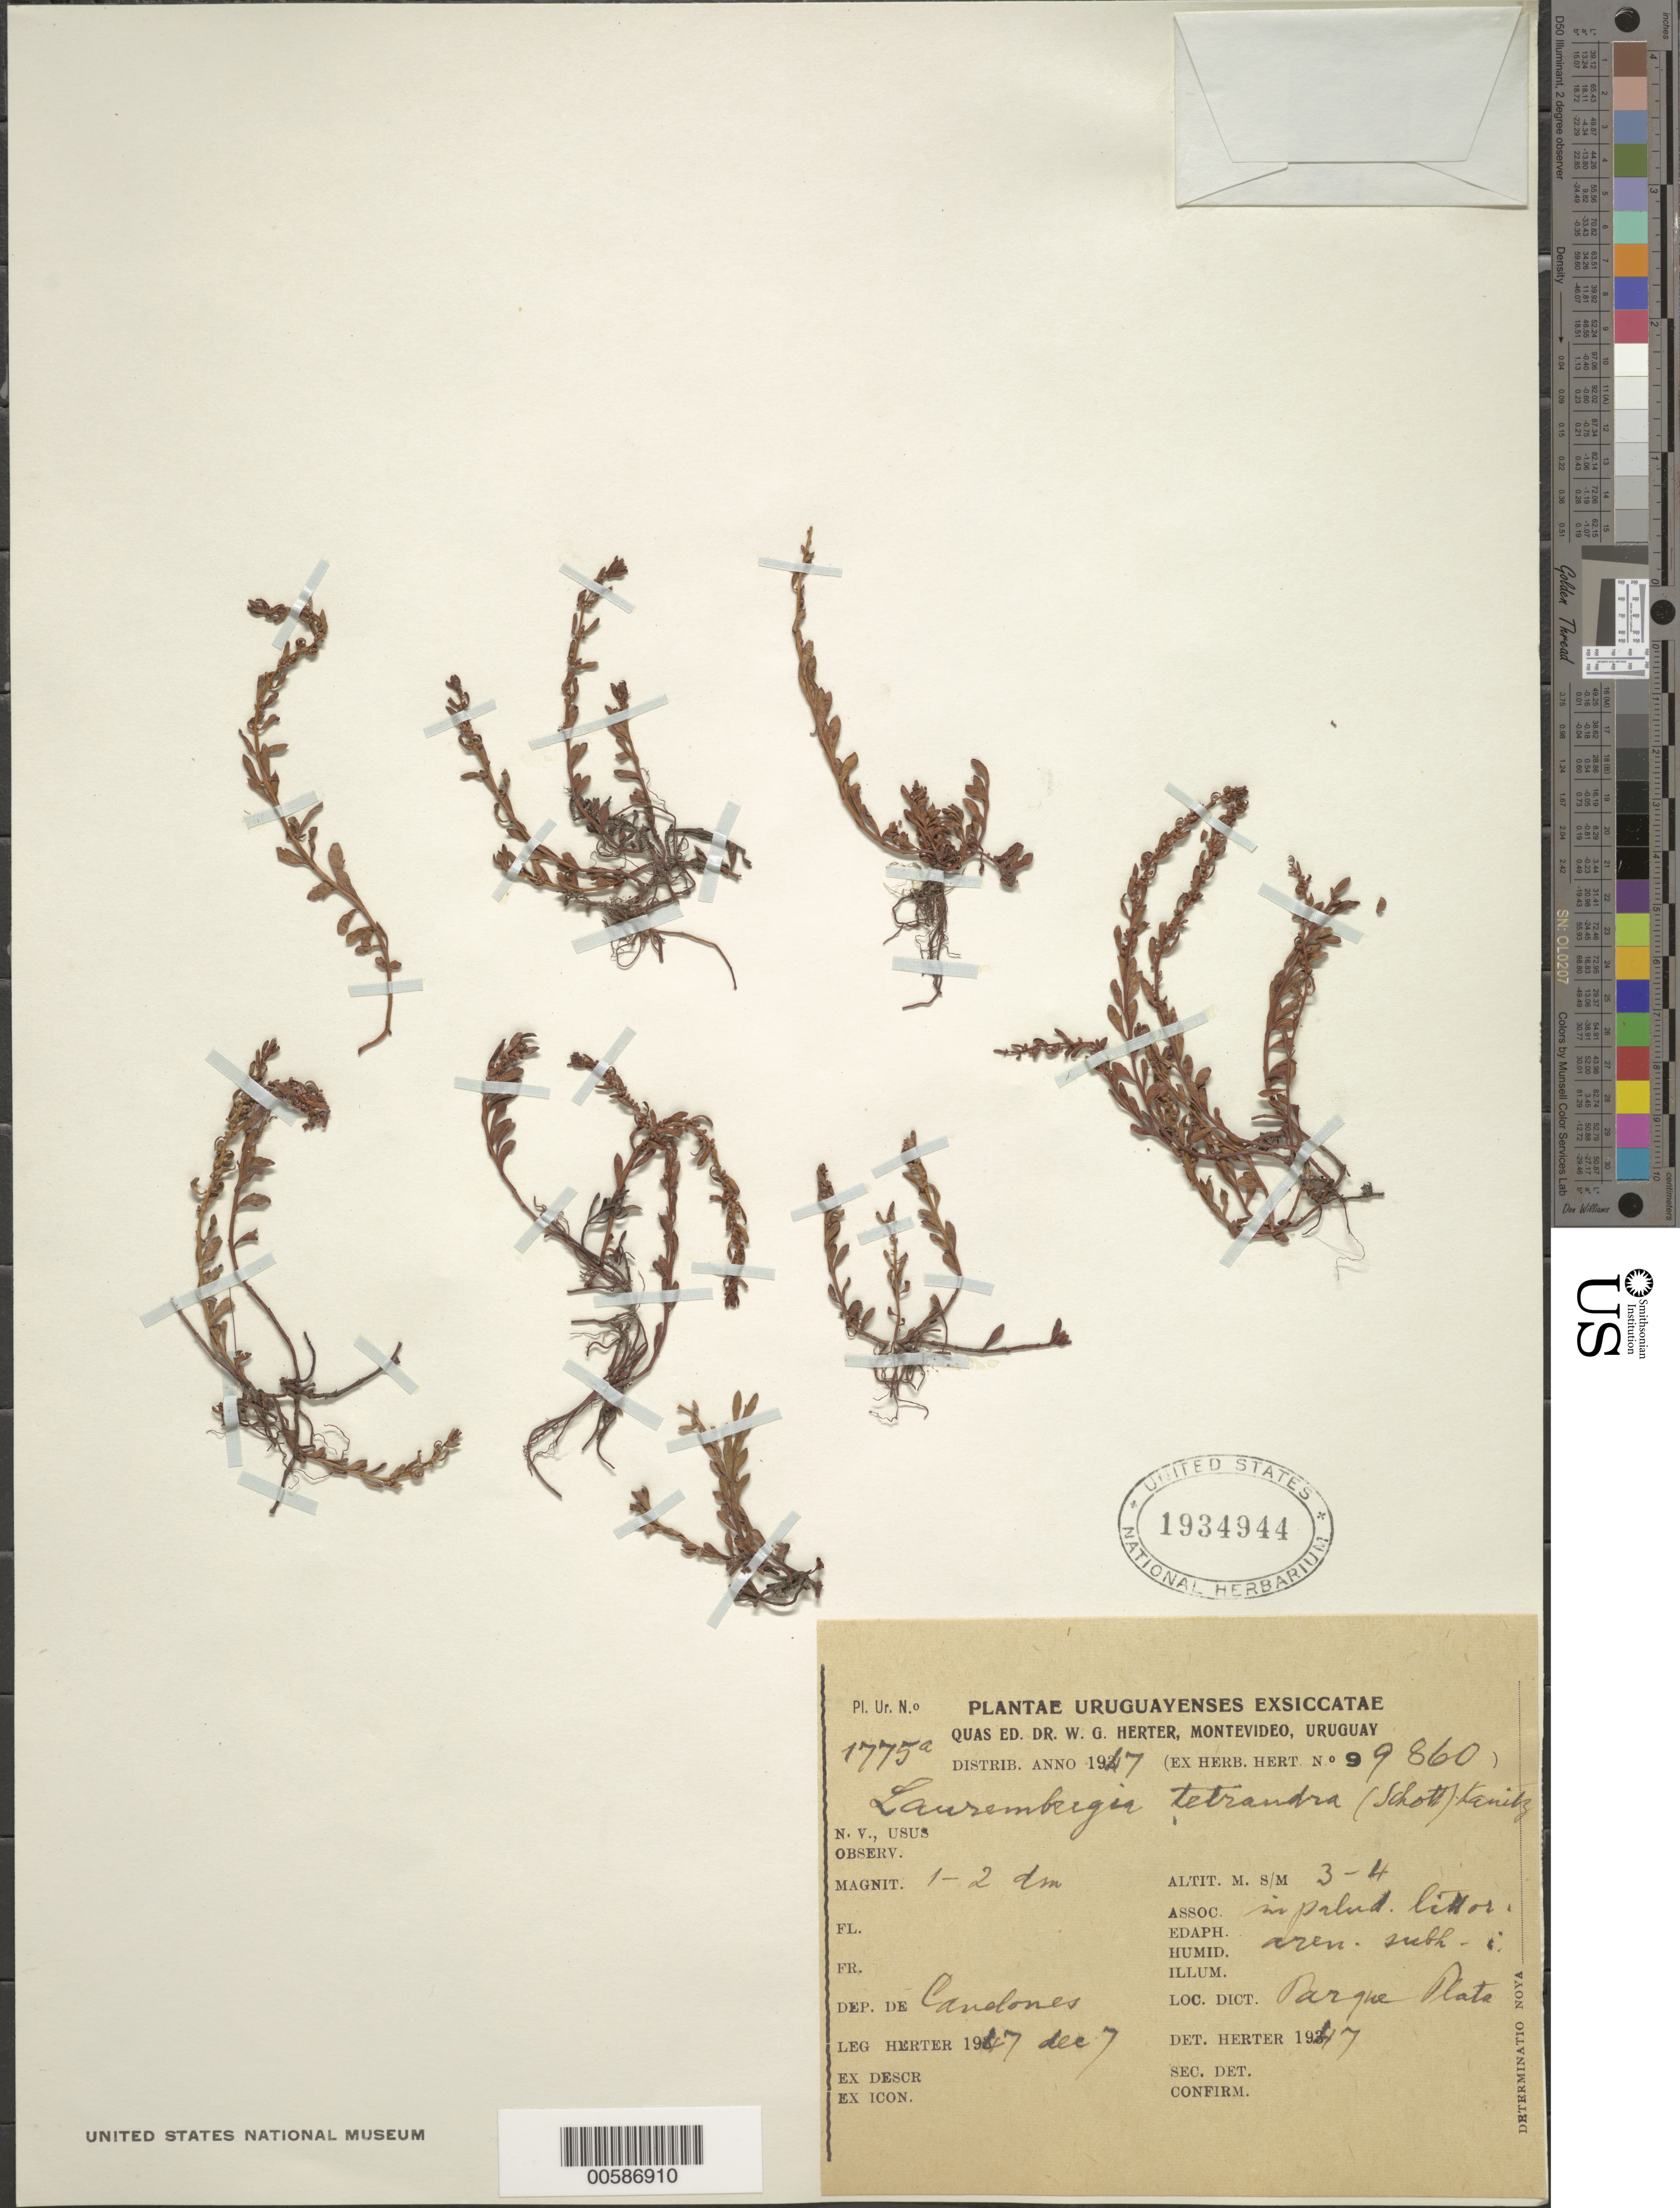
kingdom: Plantae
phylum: Tracheophyta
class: Magnoliopsida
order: Saxifragales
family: Haloragaceae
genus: Laurembergia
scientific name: Laurembergia tetrandra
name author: (Schott) Kanitz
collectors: W. G. Herter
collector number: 1775a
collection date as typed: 07 Dec 1947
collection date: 1947-12-07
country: Uruguay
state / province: Canelones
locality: Parque Plata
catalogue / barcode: US 1934944